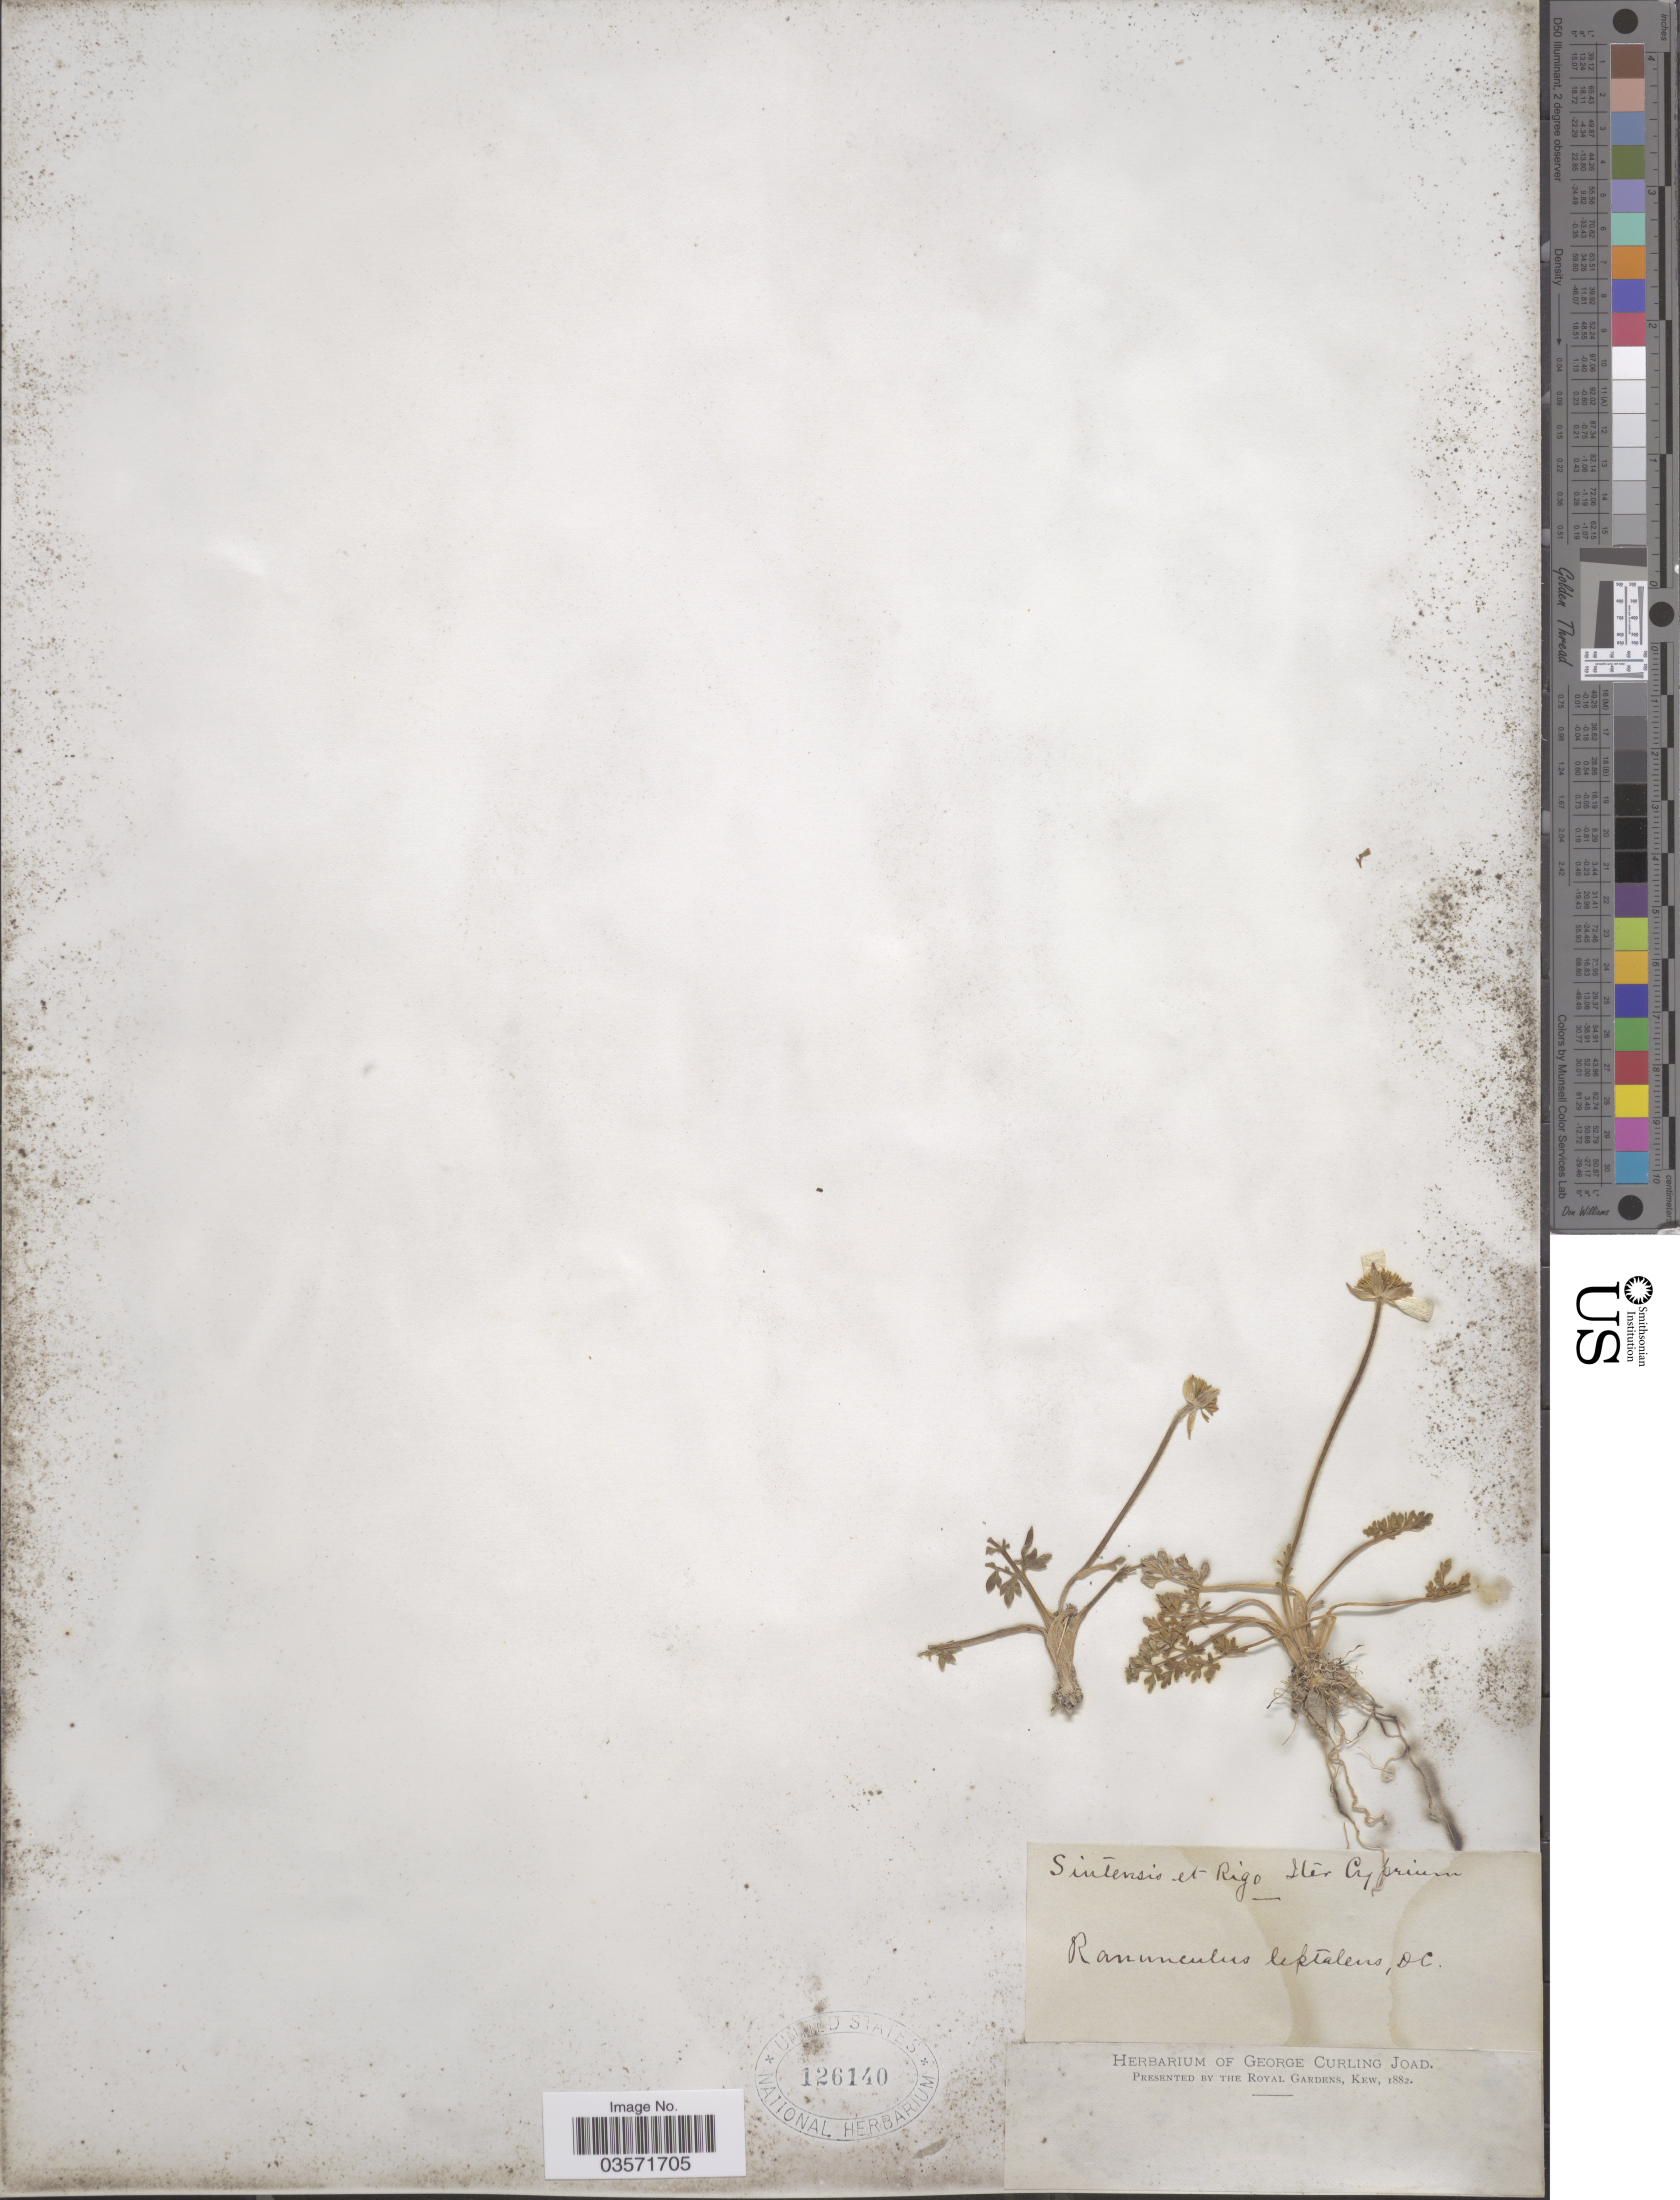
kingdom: Plantae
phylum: Tracheophyta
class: Magnoliopsida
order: Ranunculales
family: Ranunculaceae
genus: Ranunculus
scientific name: Ranunculus leptaleus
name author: DC.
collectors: -. Sintenis & -- Rigo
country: Cyprus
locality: Iter Cyprium.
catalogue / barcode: US 126140